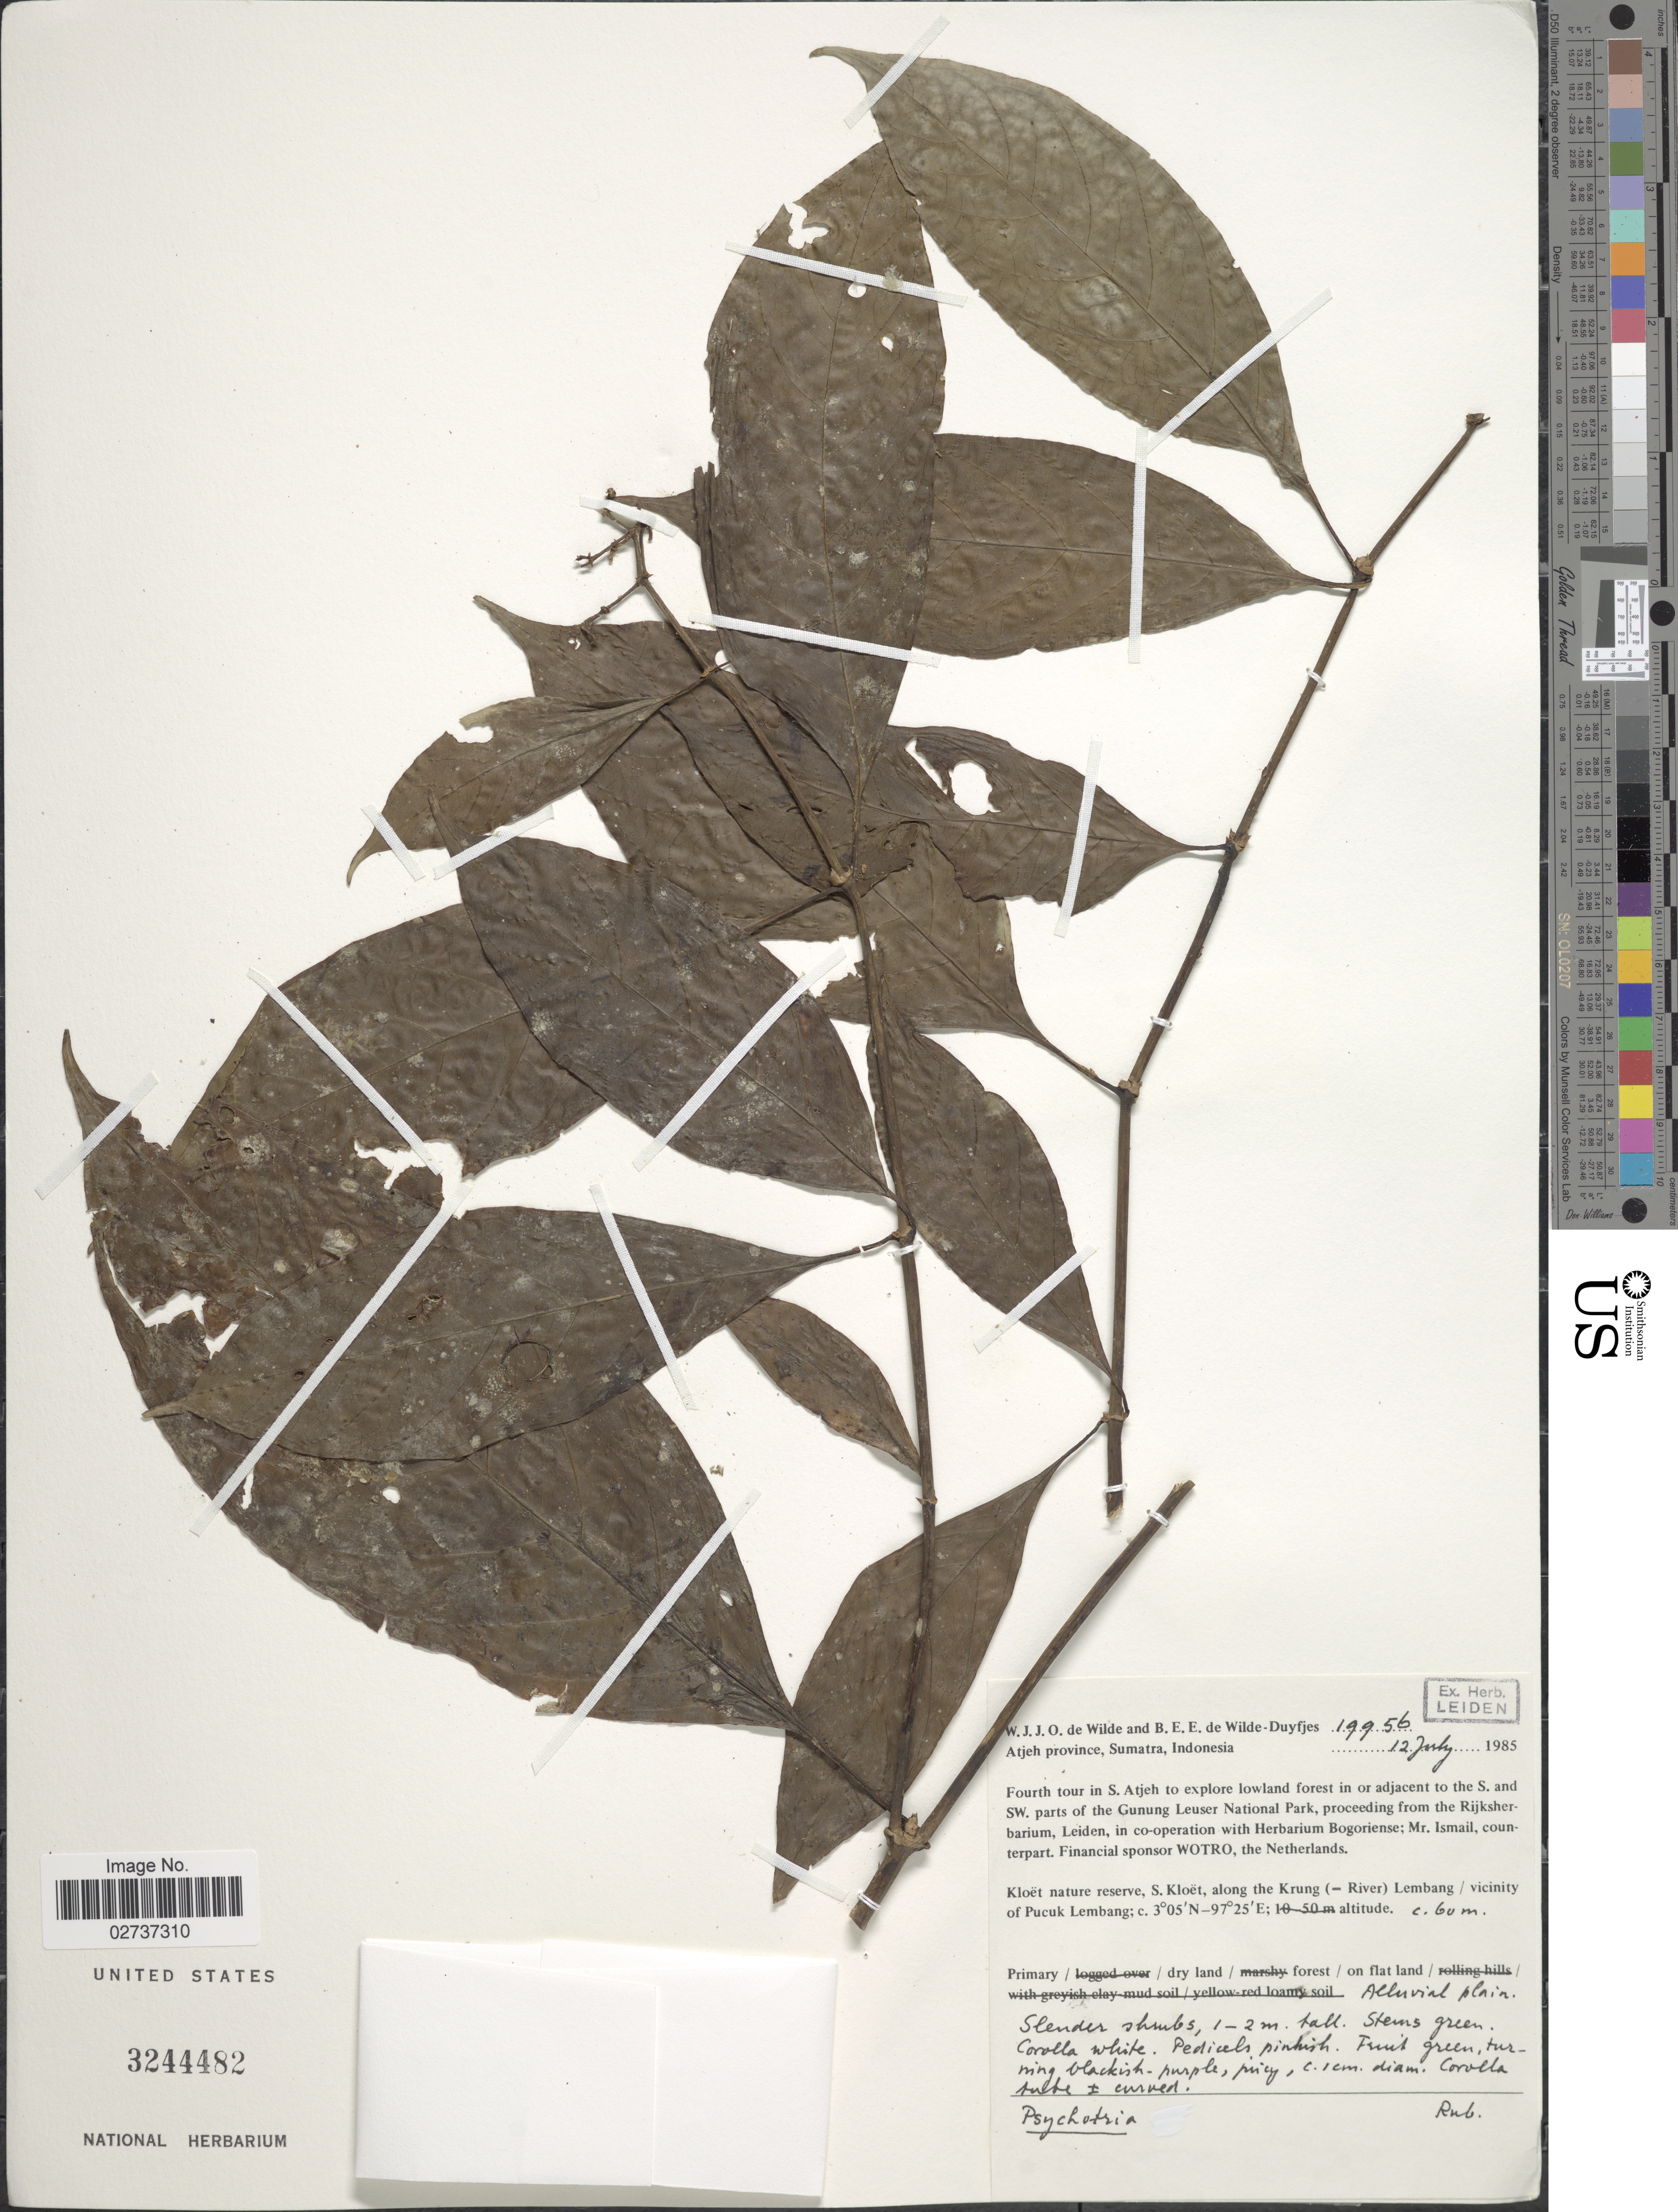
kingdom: Plantae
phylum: Tracheophyta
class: Magnoliopsida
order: Gentianales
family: Rubiaceae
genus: Psychotria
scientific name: Psychotria sp.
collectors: W. J. de Wilde & B. E. de Wilde-Duyfjes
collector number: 19956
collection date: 1985-07-12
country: Indonesia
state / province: Sumatra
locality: Atjeh Province. Kloet nature reserve, S. Kloet, along the Kurung (- River) Lembang / Vicinity of Pucuk Lembang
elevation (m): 60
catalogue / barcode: US 3244482